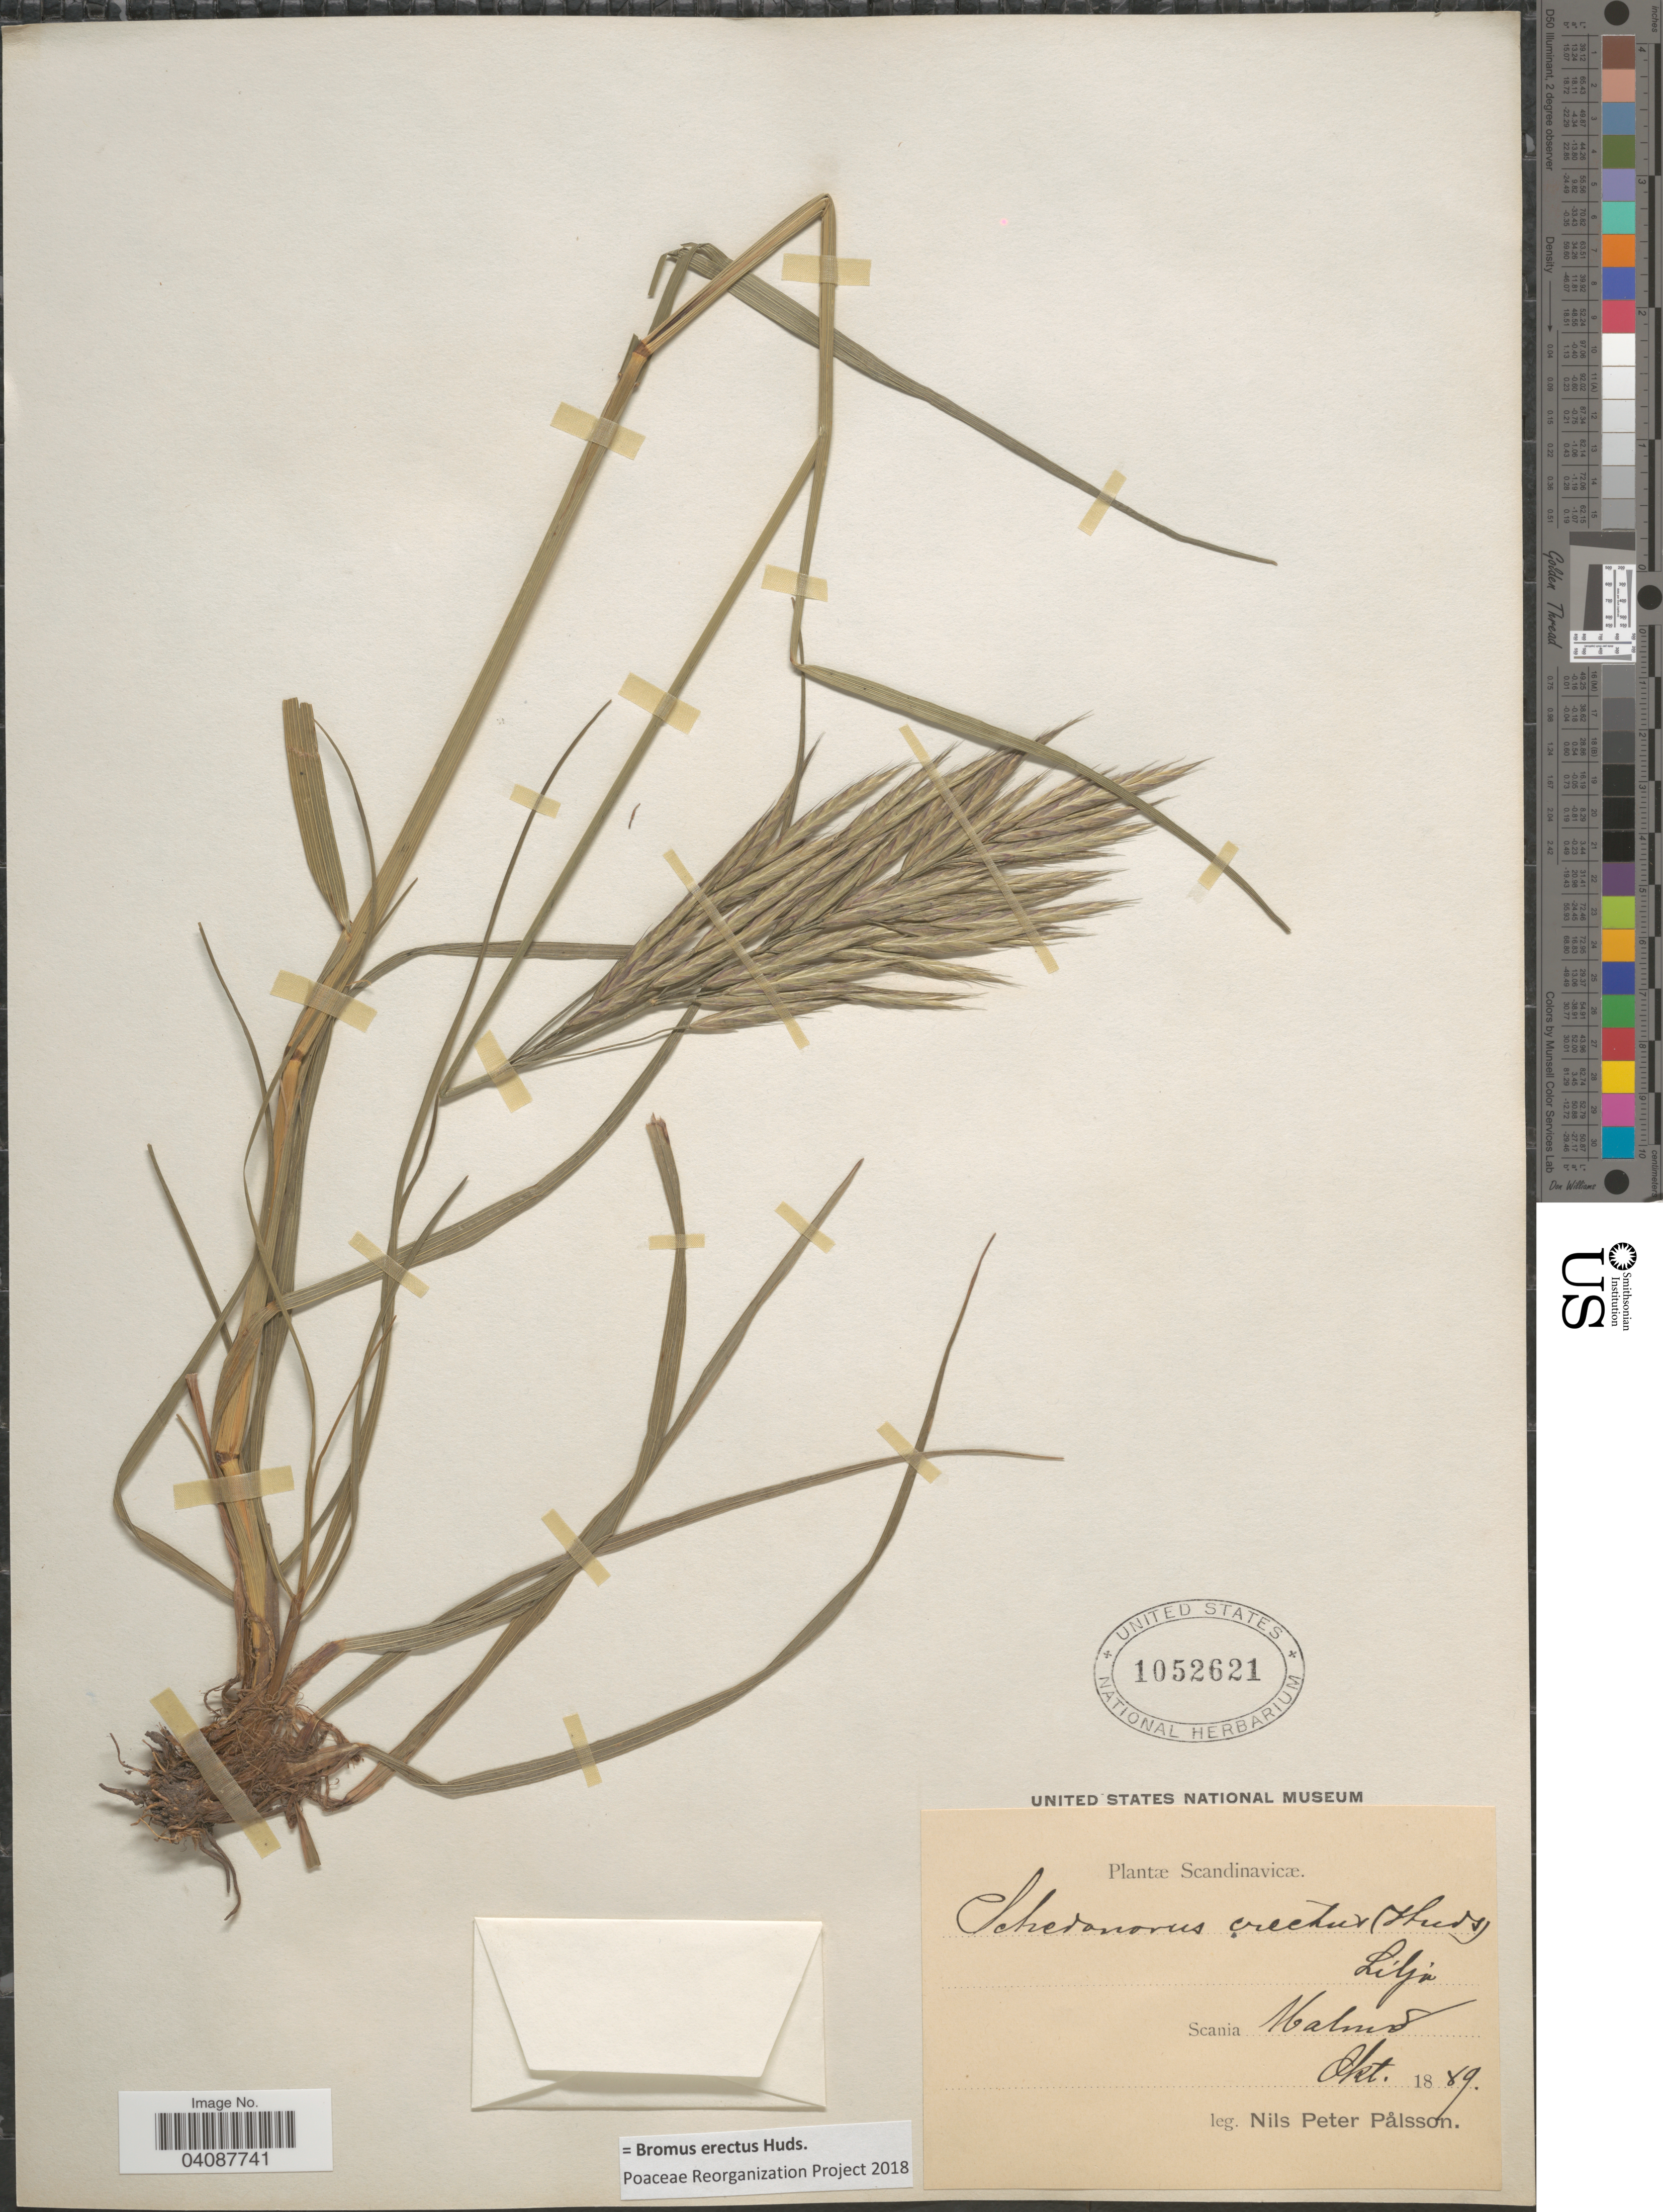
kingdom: Plantae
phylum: Tracheophyta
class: Liliopsida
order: Poales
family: Poaceae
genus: Bromus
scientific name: Bromus erectus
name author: Huds.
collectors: N. Pålsson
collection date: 1889-10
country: Sweden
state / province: Skåne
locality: Scandinavicæ. Scania Halmø.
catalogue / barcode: US 1052621